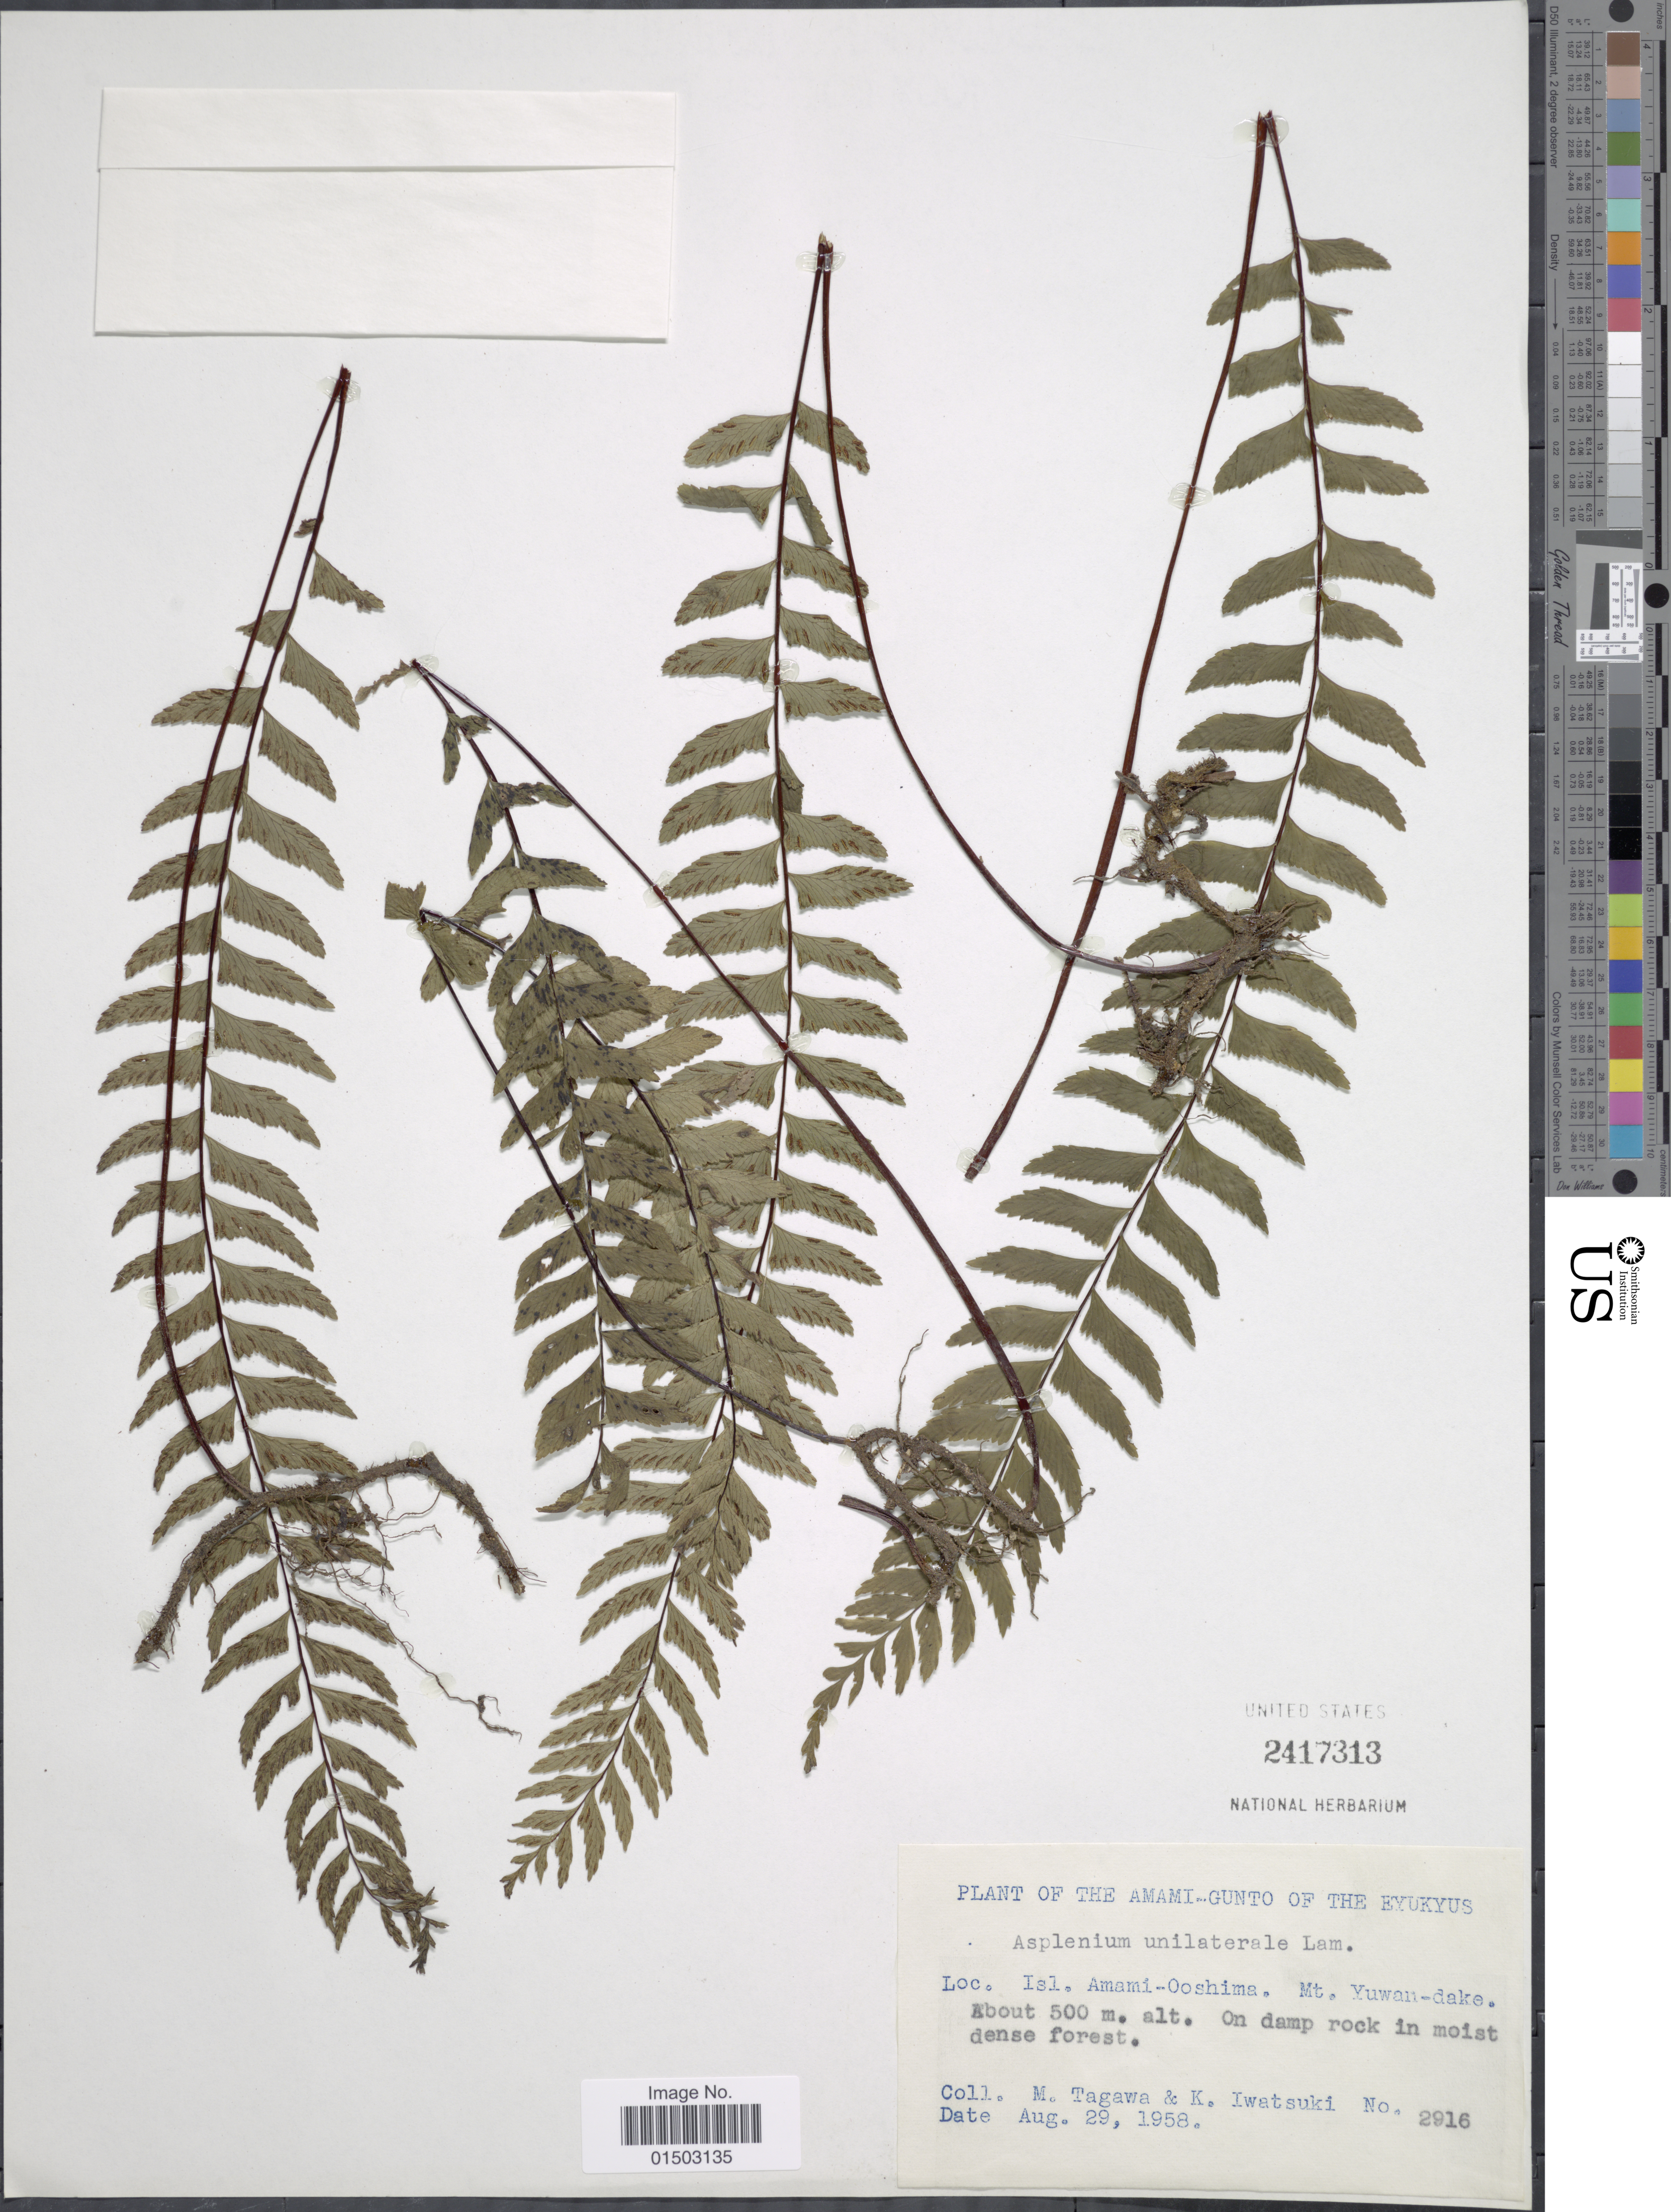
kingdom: Plantae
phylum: Tracheophyta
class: Polypodiopsida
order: Polypodiales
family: Aspleniaceae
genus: Hymenasplenium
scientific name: Hymenasplenium unilaterale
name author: (Lam.) Hayata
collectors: M. Tagawa & K. Iwatsuki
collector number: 2916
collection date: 1958-08-29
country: Japan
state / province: Okinawa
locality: Amami-Gunto of the Ryukyus. Isl. Amami-Ooshima. Mt. Yuwan-dake.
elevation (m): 500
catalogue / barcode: US 2417313